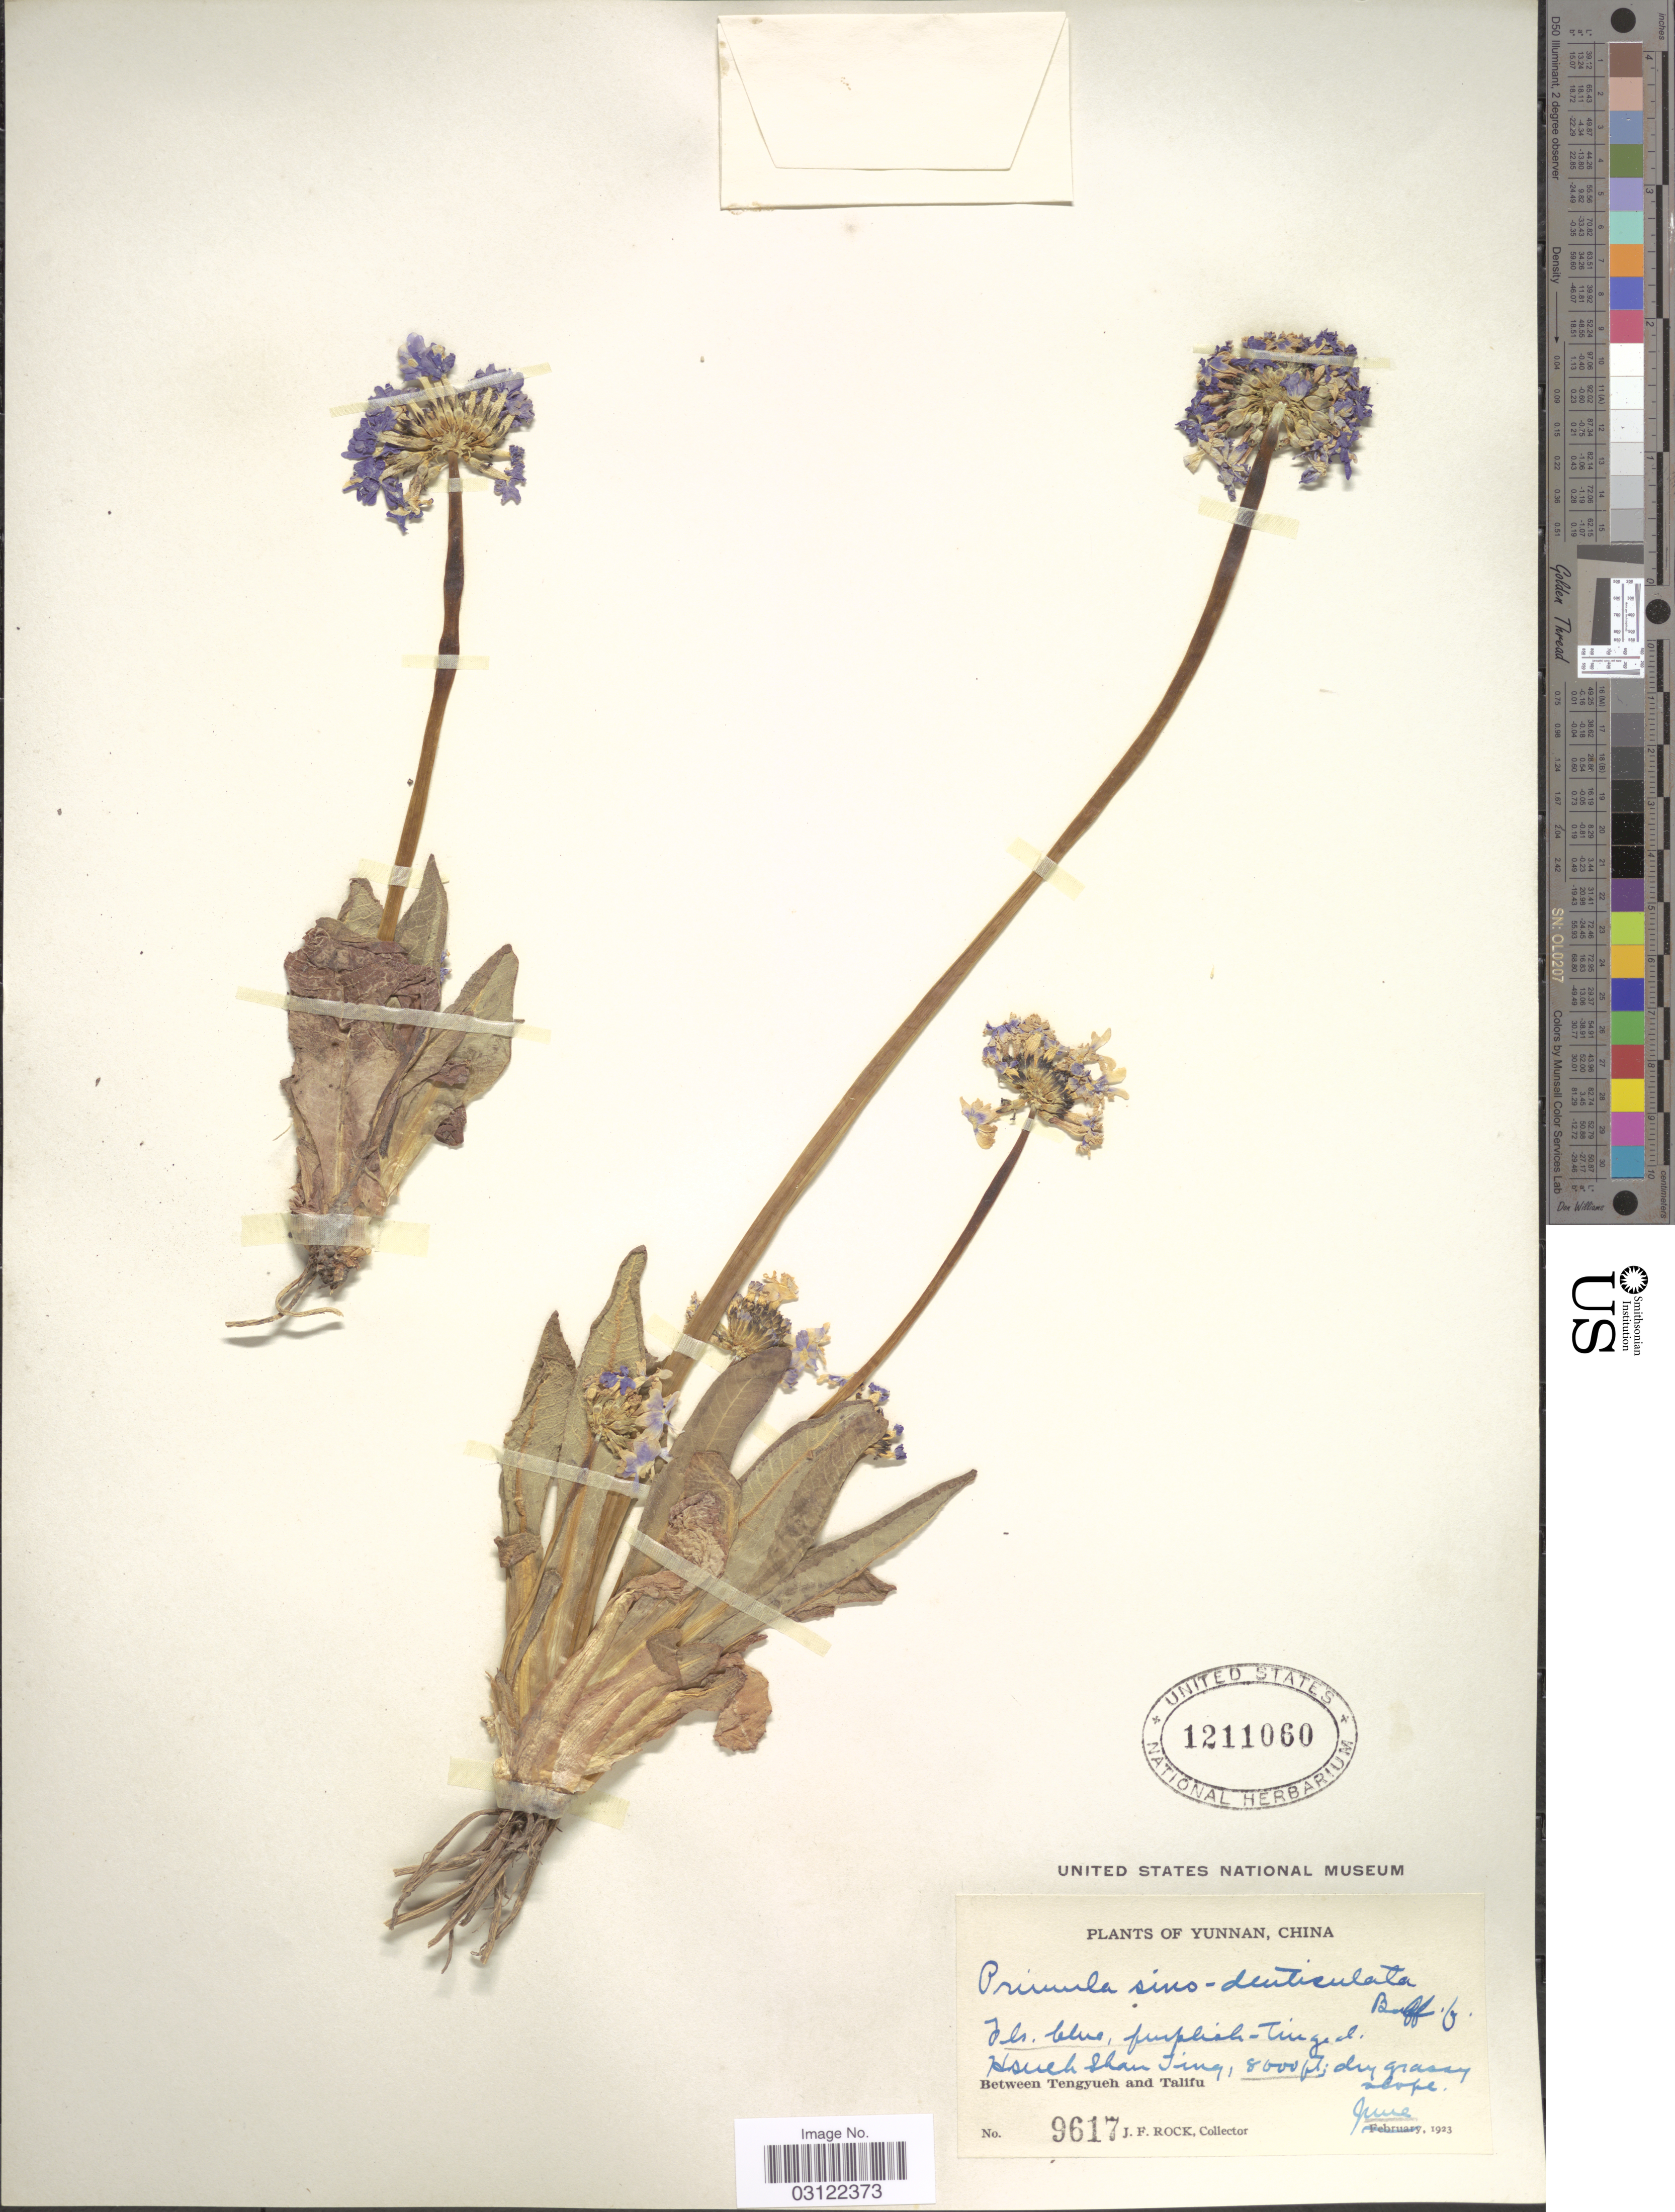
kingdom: Plantae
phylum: Tracheophyta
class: Magnoliopsida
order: Ericales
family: Primulaceae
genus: Primula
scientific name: Primula sino-denticulata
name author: Balf. f. & Forrest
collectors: J. Rock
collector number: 9617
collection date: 1923-06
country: China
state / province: Yunnan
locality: Hsueh Shan Ting. Between Tengyueh and Talifu.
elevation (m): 2438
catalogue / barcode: US 1211060